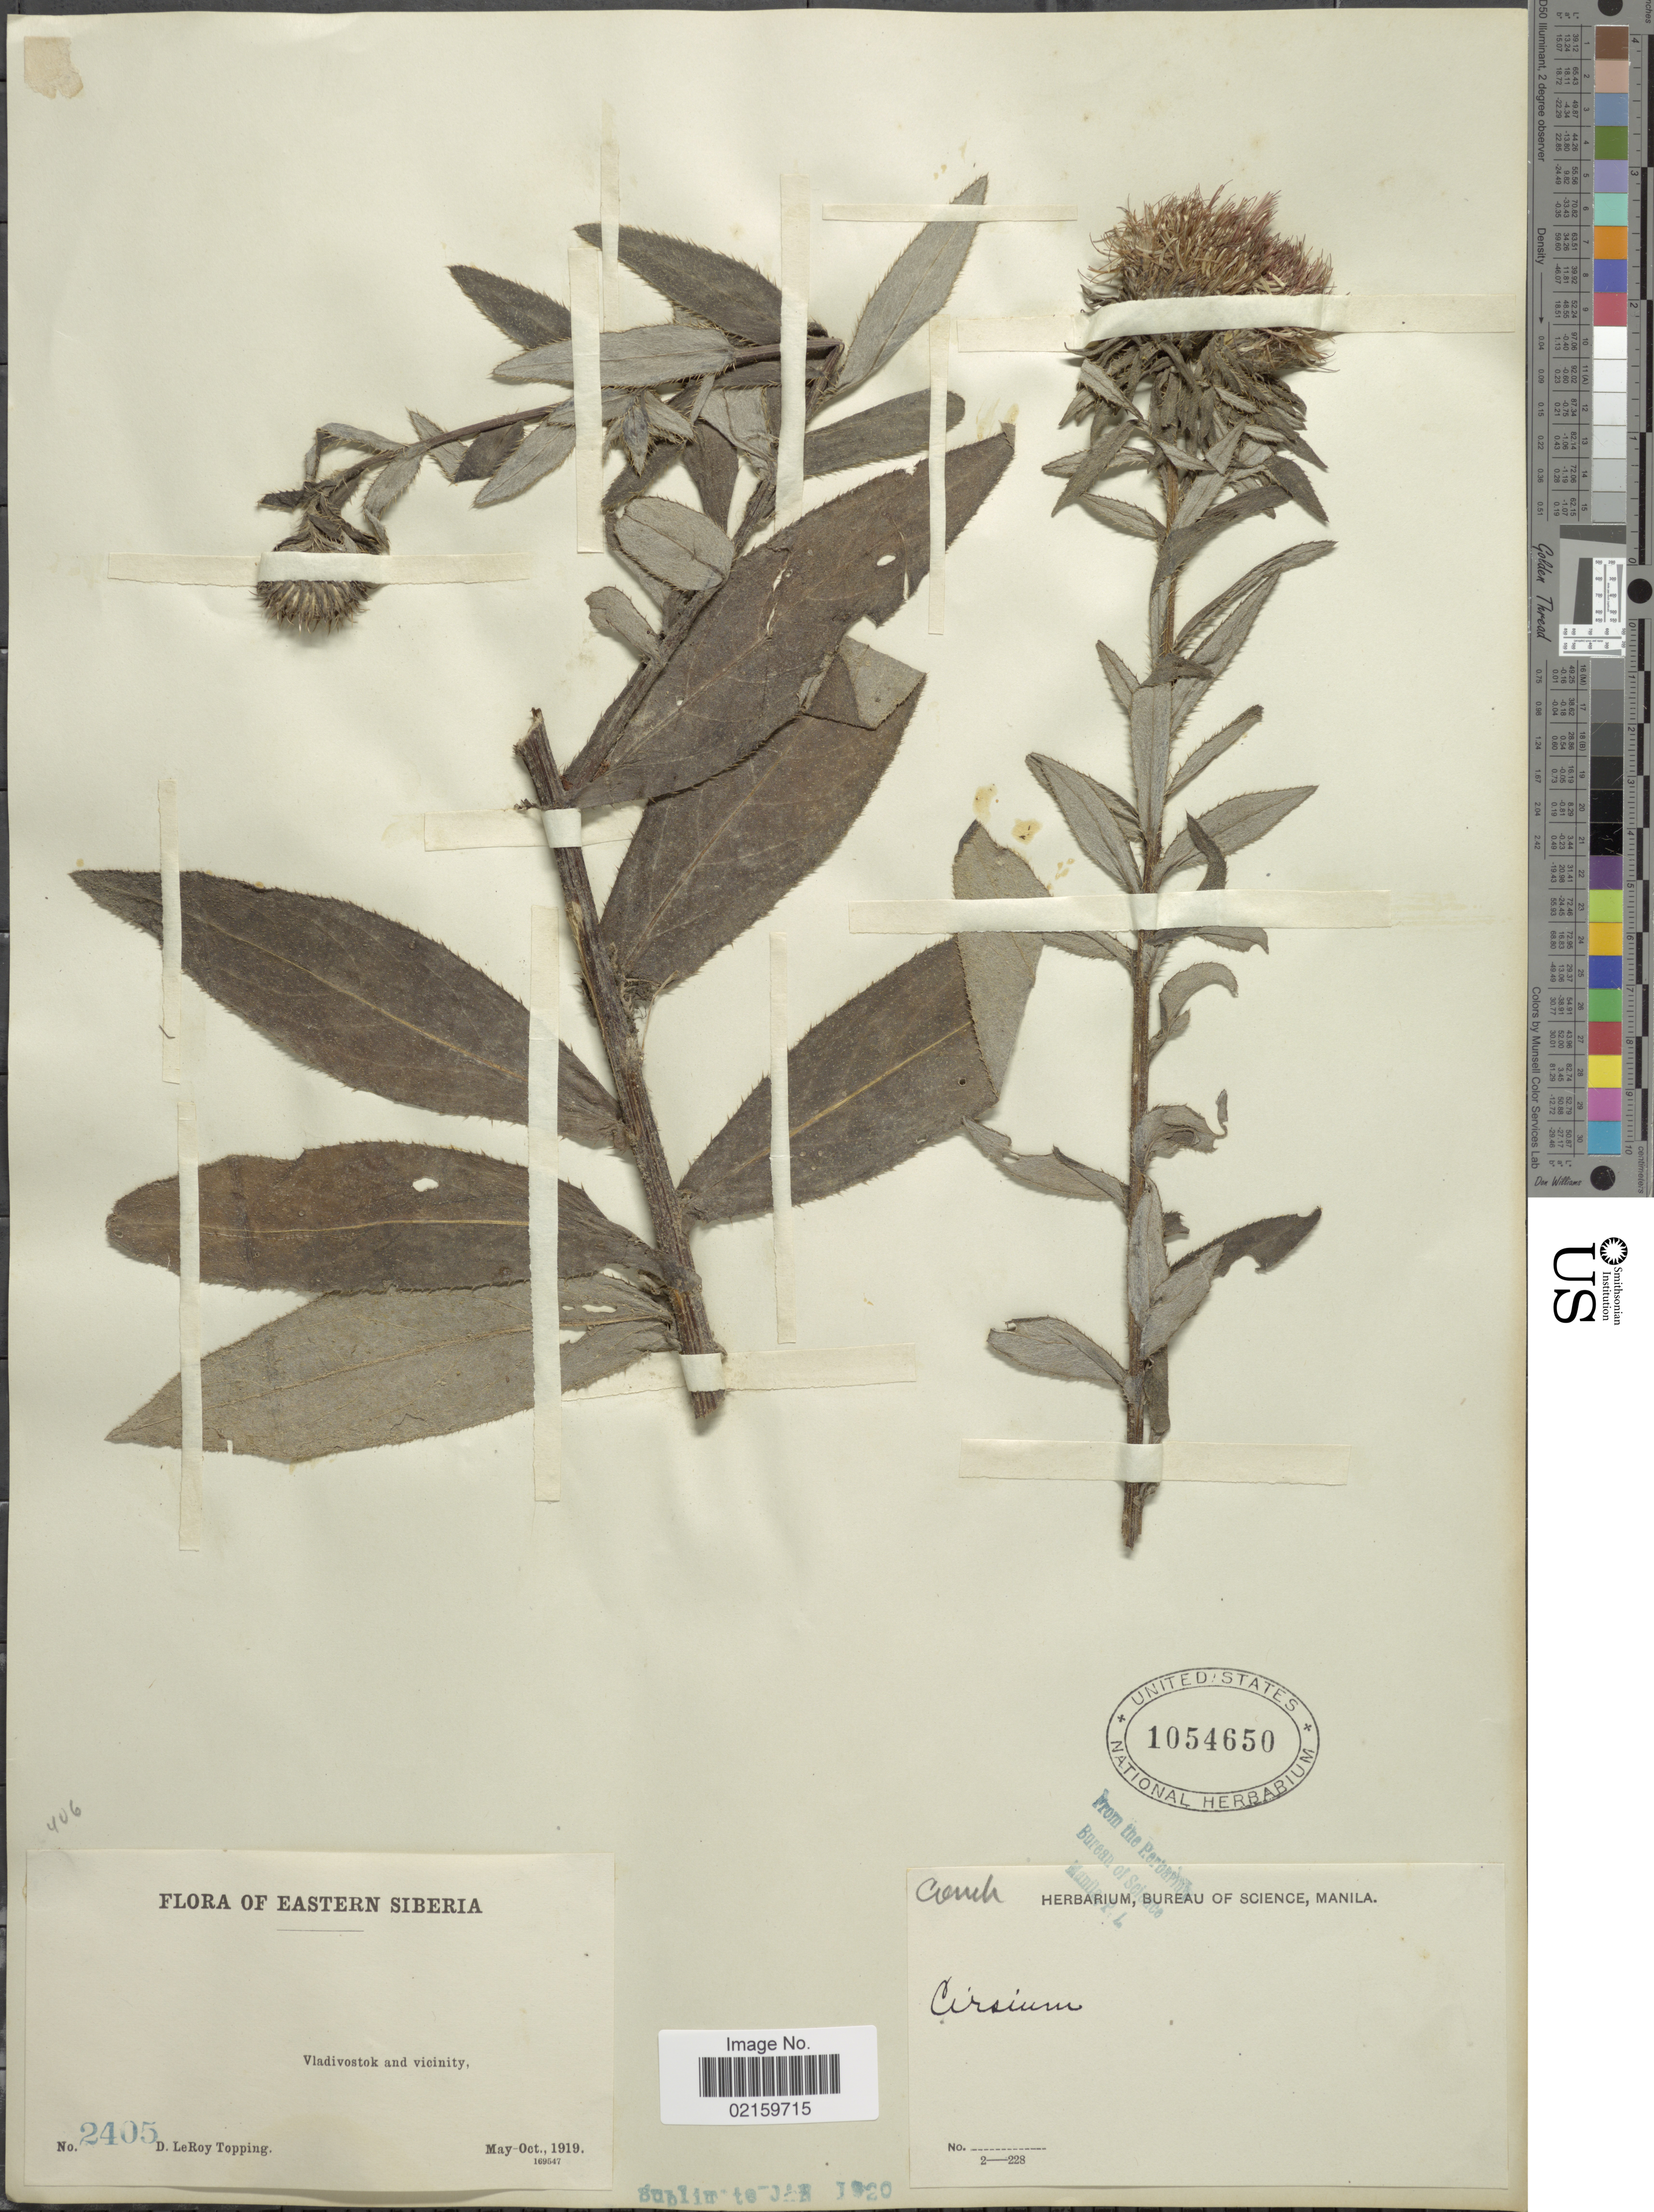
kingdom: Plantae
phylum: Tracheophyta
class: Magnoliopsida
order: Asterales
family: Asteraceae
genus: Cirsium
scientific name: Cirsium sp.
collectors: D. L. Topping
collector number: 2405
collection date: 1919-05/1919-10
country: Russian Federation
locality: Eastern Siberia. Vladivostok and vicinity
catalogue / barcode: US 1054650